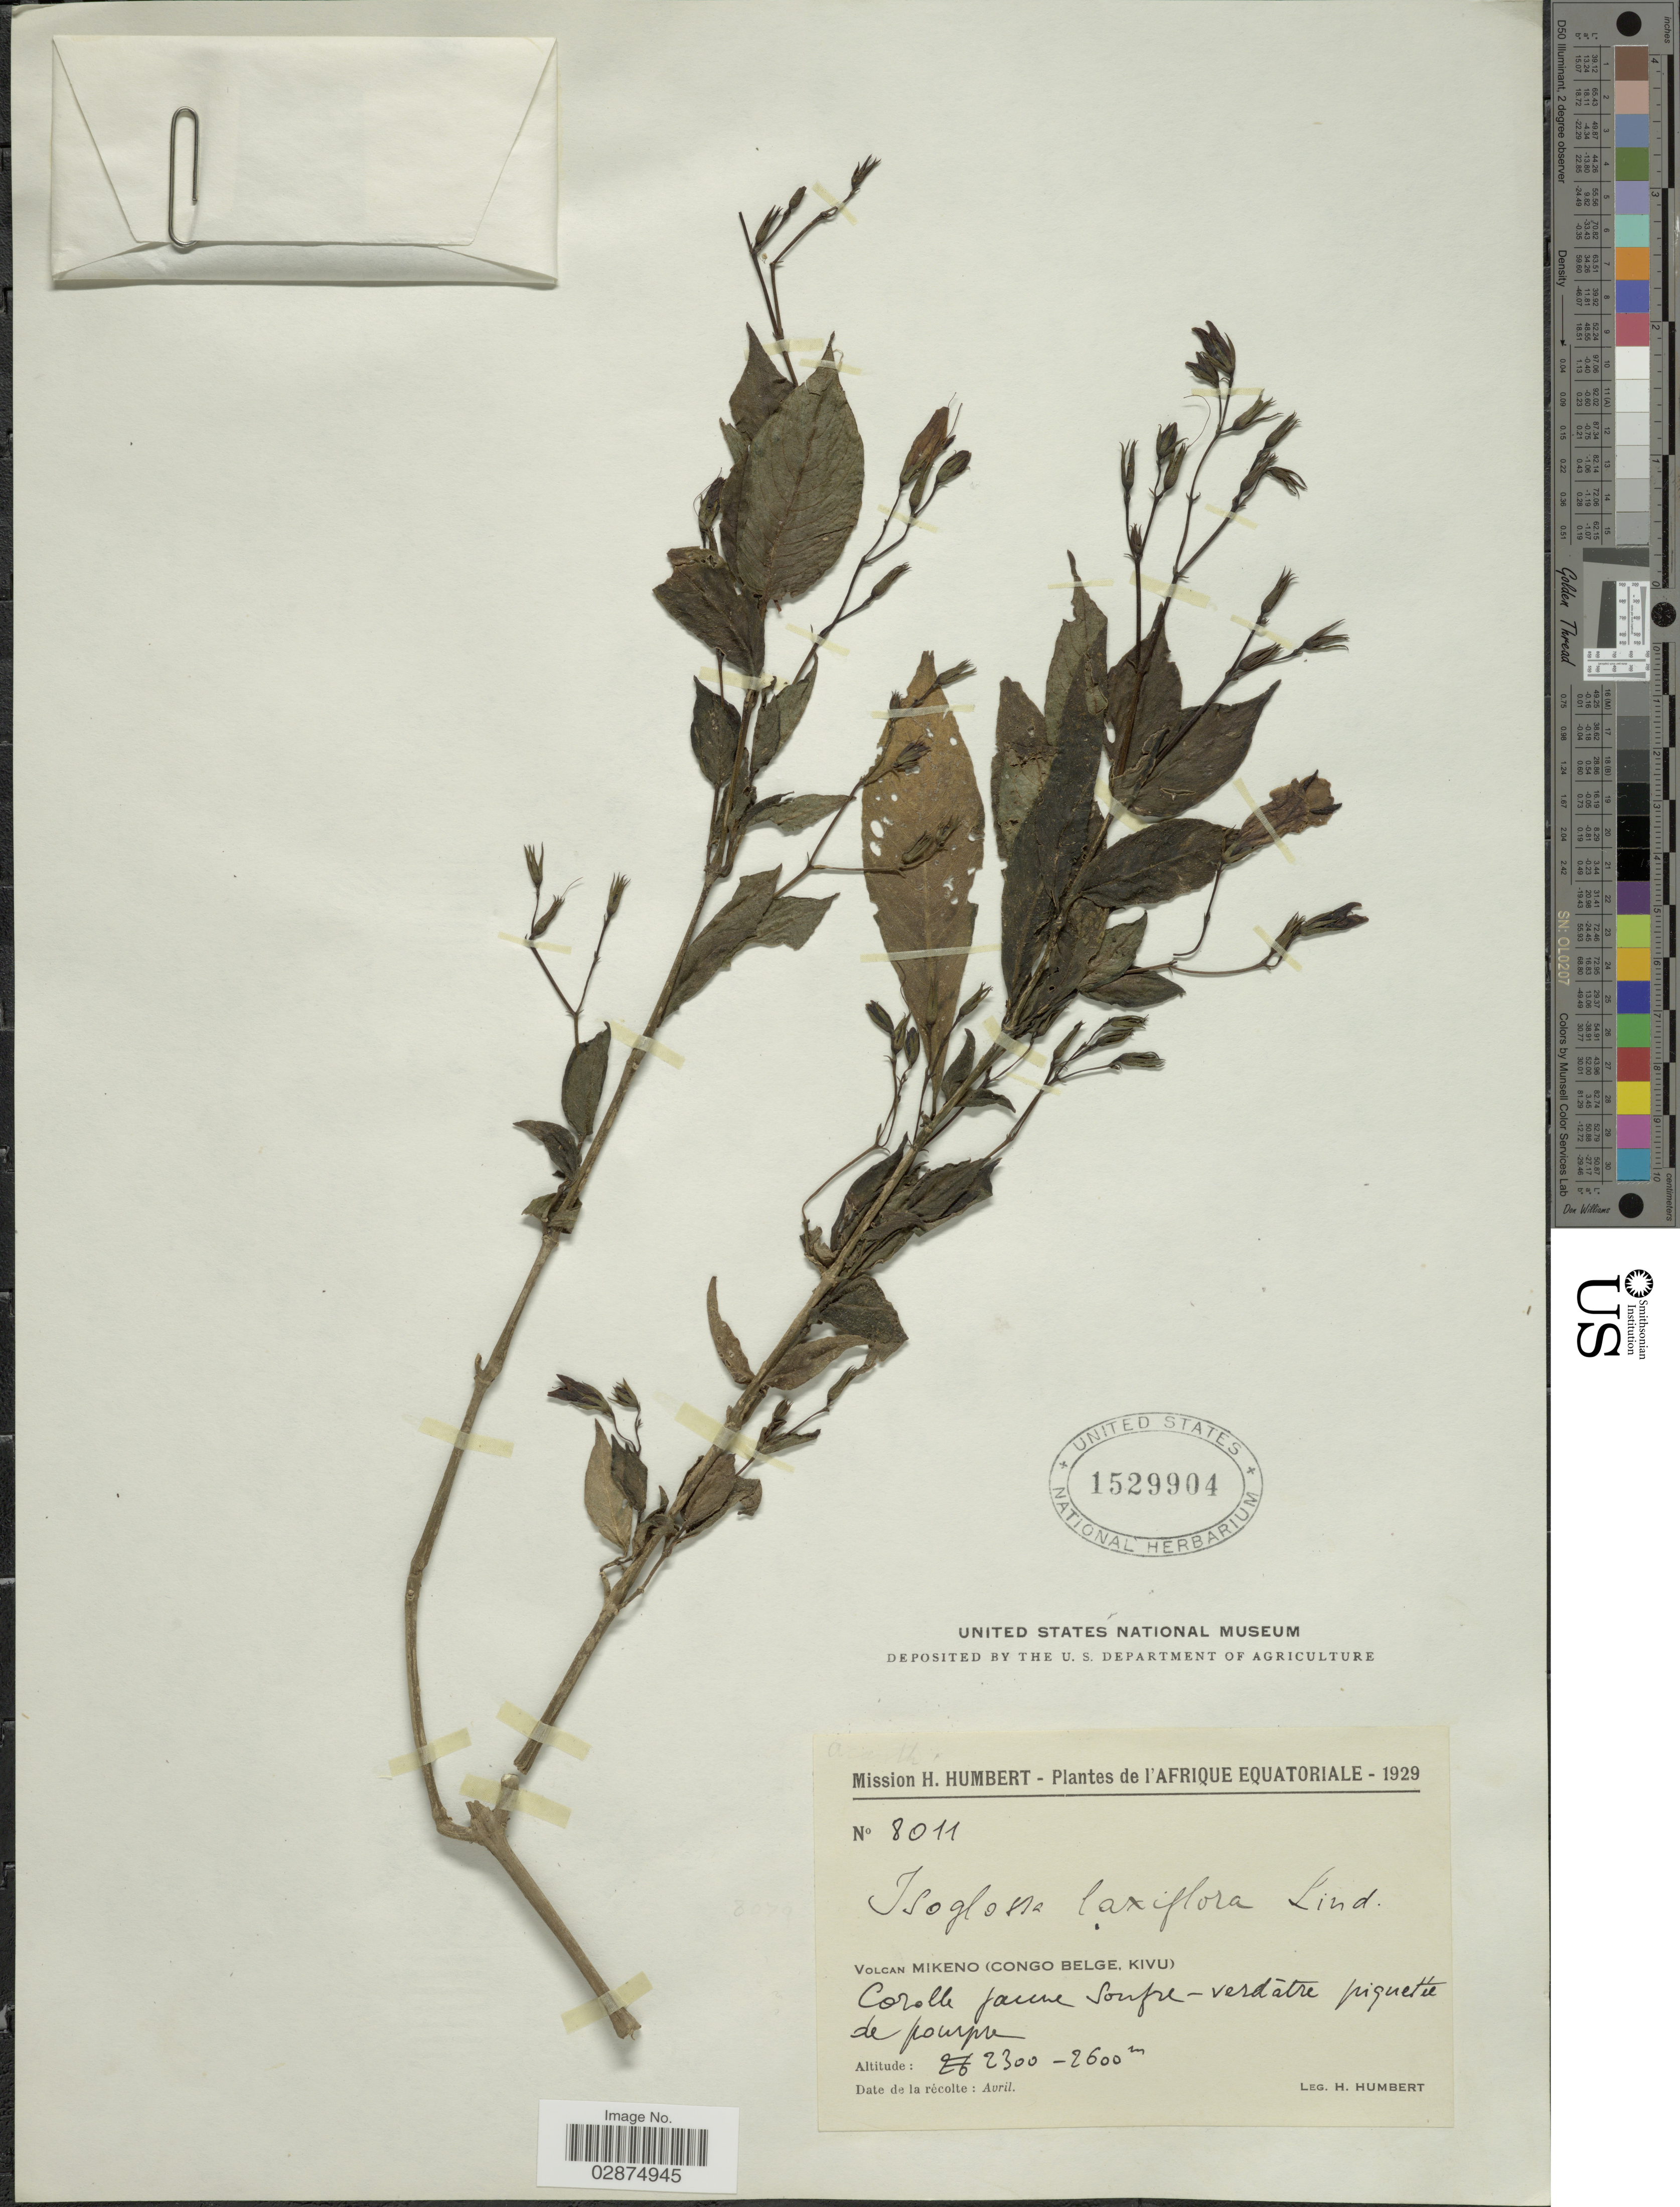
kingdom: Plantae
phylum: Tracheophyta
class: Magnoliopsida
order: Lamiales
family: Acanthaceae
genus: Isoglossa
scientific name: Isoglossa laxiflora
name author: Lindau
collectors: H. Humbert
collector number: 8011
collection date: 1929-04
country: Congo, Democratic Republic of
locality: Afrique Equatoriale. Volcan Mikeno (Congo Belge, Kivu).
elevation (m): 2300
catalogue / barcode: US 1529904